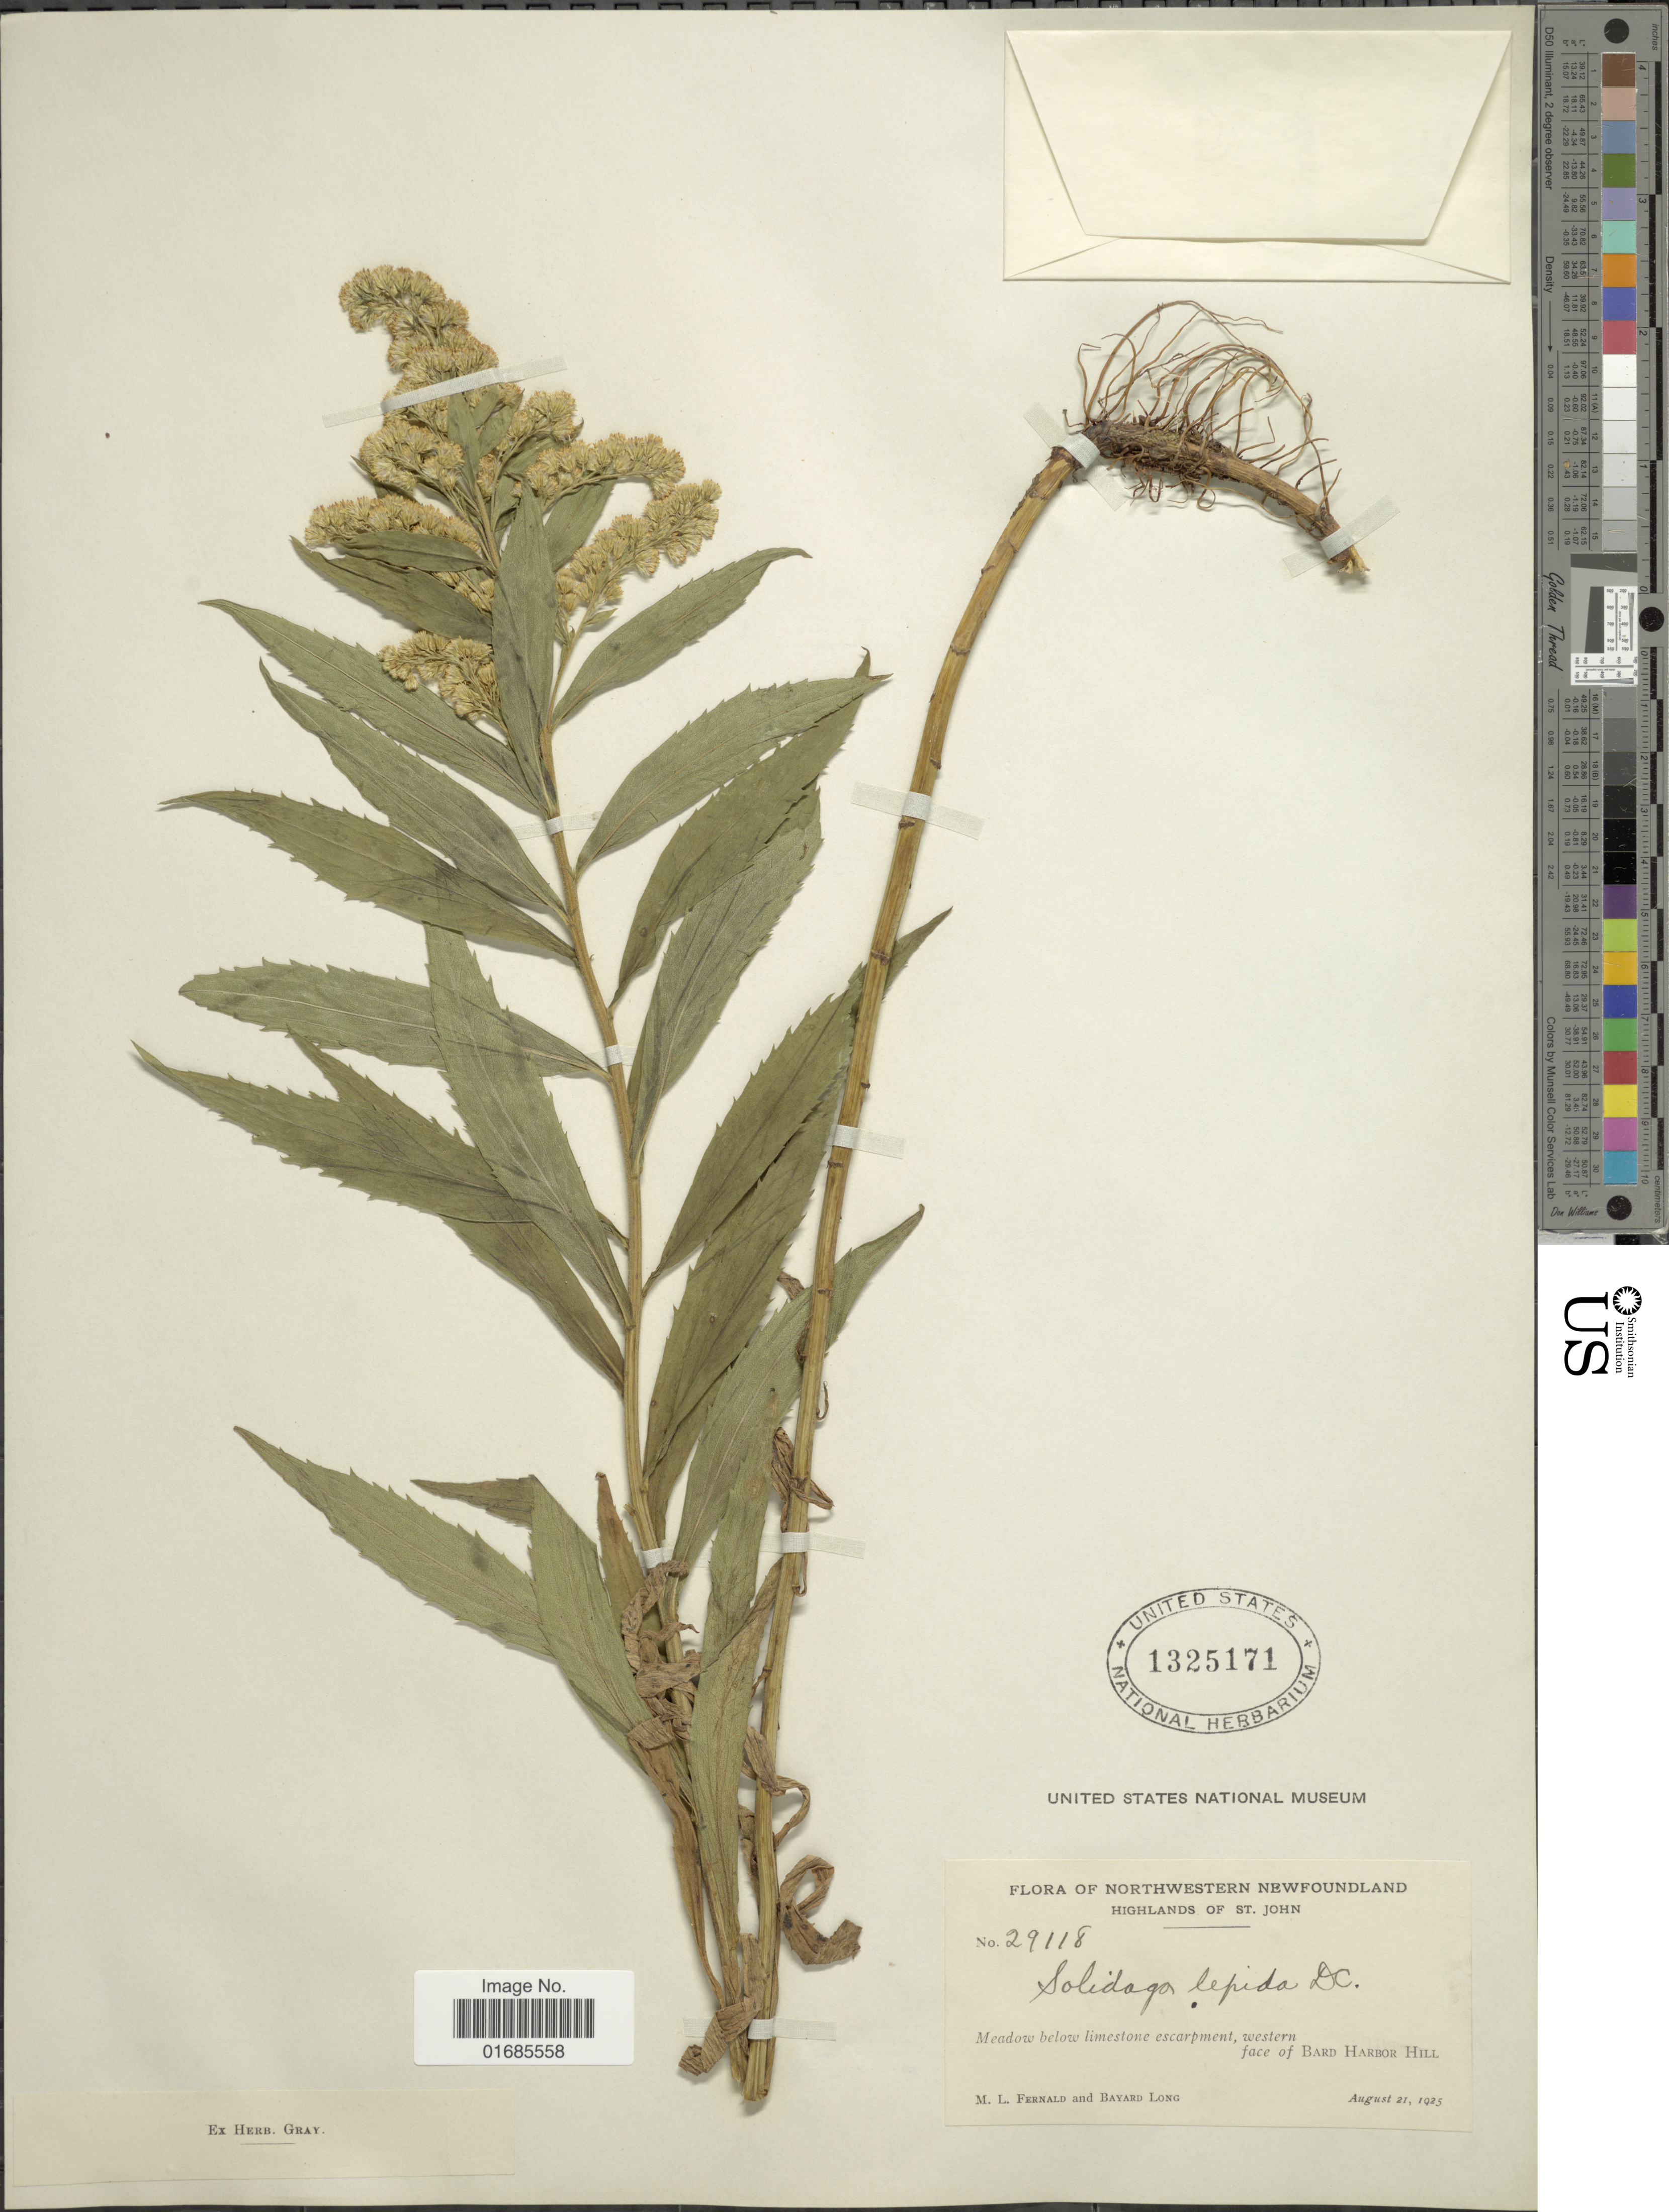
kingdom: Plantae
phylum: Tracheophyta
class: Magnoliopsida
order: Asterales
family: Asteraceae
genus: Solidago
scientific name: Solidago canadensis var. salebrosa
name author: (Piper) M.E. Jones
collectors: M. L. Fernald & B. Long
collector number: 29118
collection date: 1925-08-21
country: Canada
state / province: Newfoundland and Labrador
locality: Northwestern Newfoundland, Highlands of St. John, western face of Bard Harbor Hill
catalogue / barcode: US 1325171